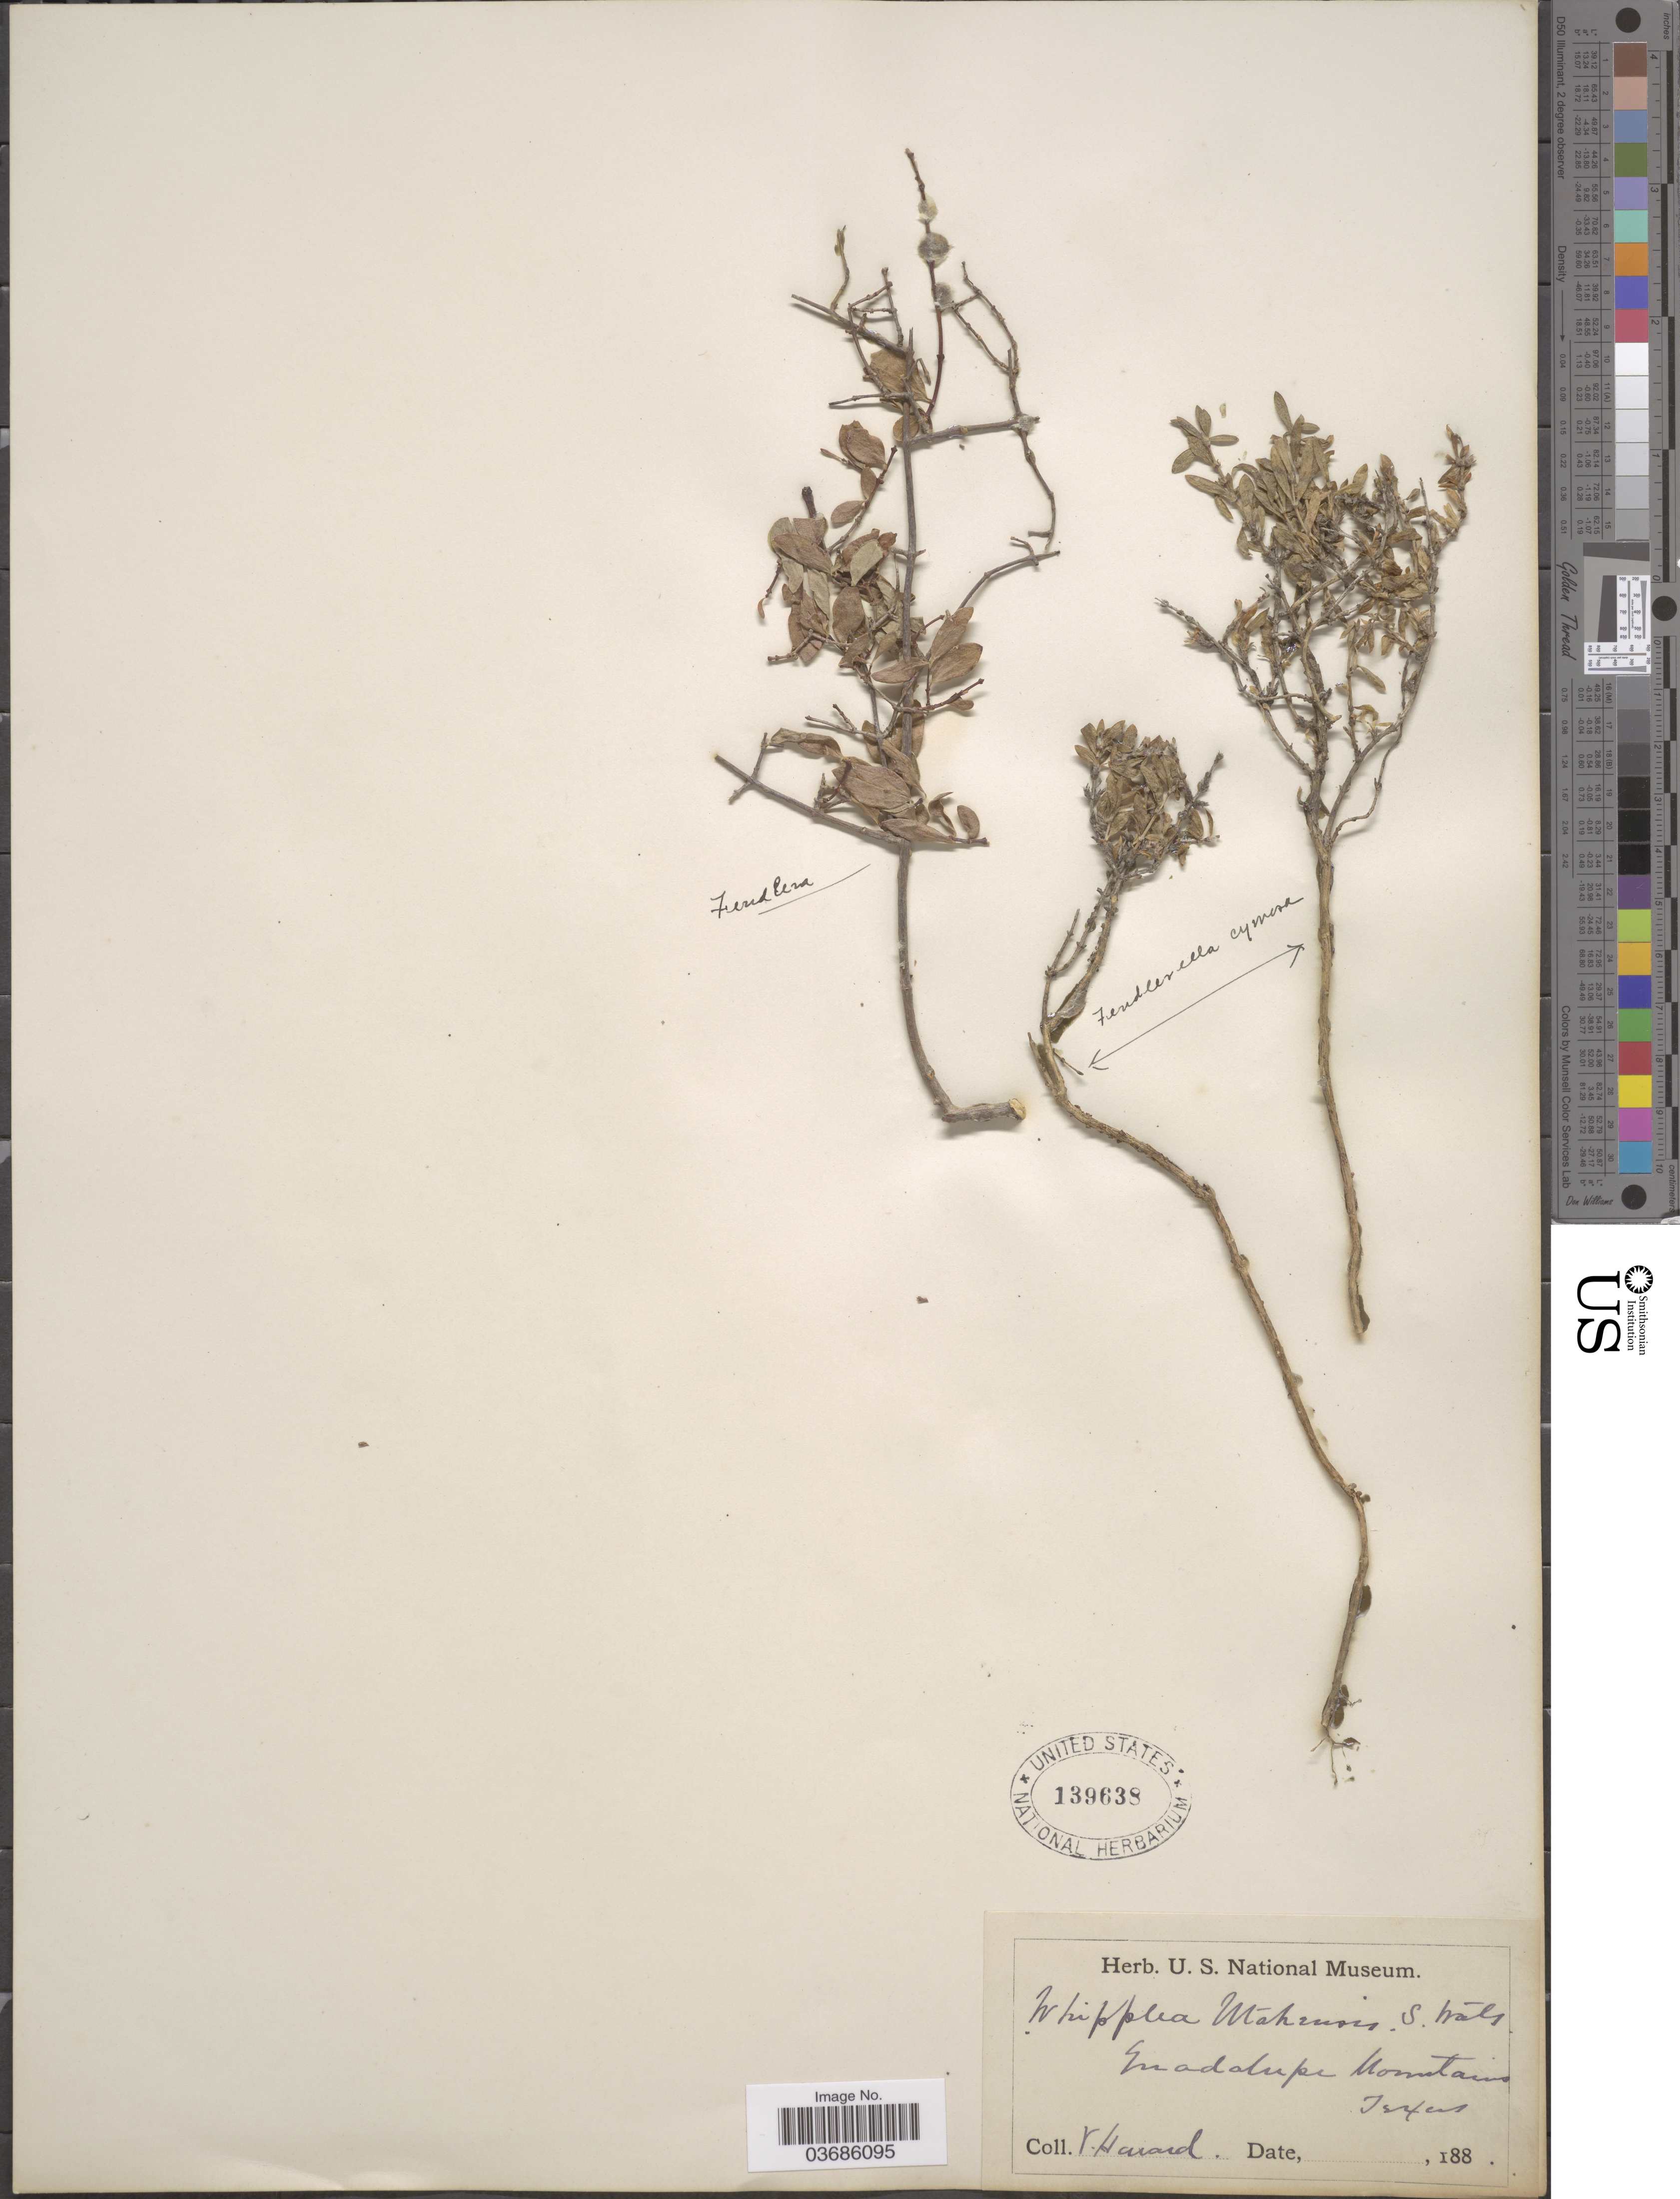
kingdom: Plantae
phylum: Tracheophyta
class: Magnoliopsida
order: Cornales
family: Hydrangeaceae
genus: Fendlerella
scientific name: Fendlerella cymosa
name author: Greene ex Wooton & Standl.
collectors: V. Havard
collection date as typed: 188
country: United States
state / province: Texas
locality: Guadalupe Mountains.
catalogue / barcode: US 139638